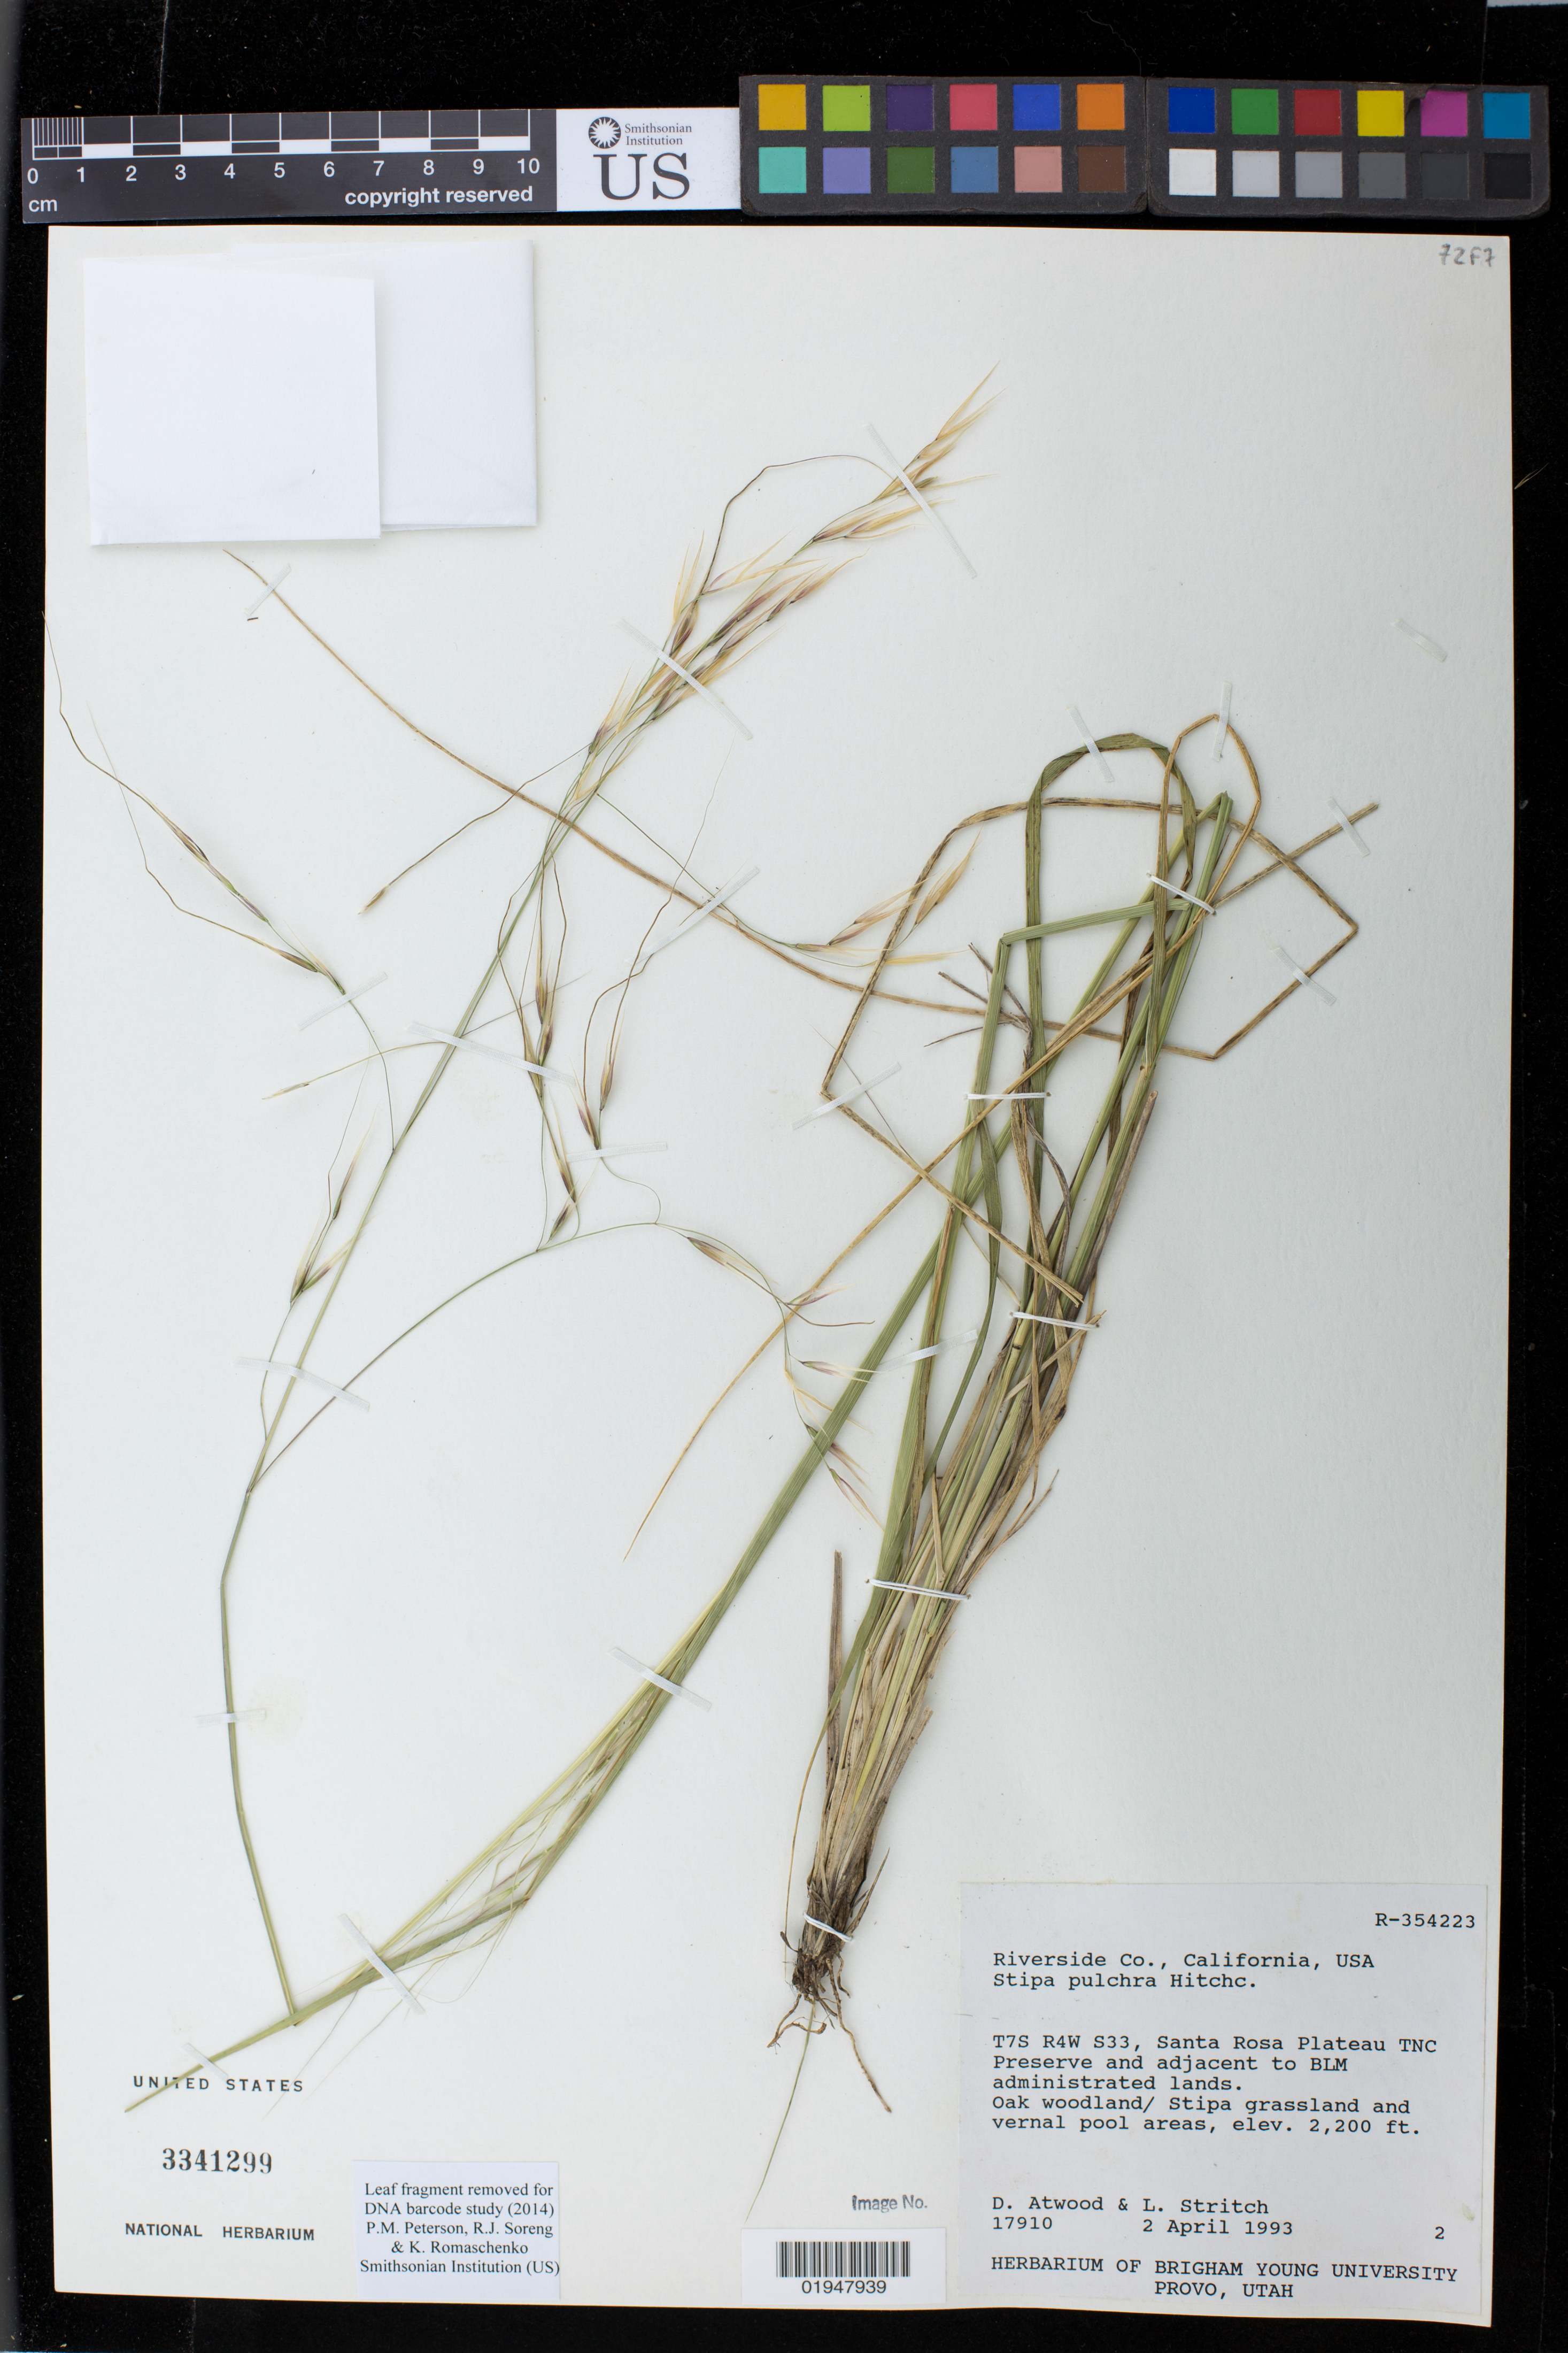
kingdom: Plantae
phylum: Tracheophyta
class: Liliopsida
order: Poales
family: Poaceae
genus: Nassella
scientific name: Nassella pulchra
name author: (Hitchc.) Barkworth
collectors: D. Atwood & l. Stritch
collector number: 17910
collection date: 1993-04-02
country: United States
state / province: California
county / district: Riverside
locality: T7S R4W, Santa Rosa Plateau TNC Preserve and adjacent to BLM administrated lands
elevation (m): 671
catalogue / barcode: US 3341299